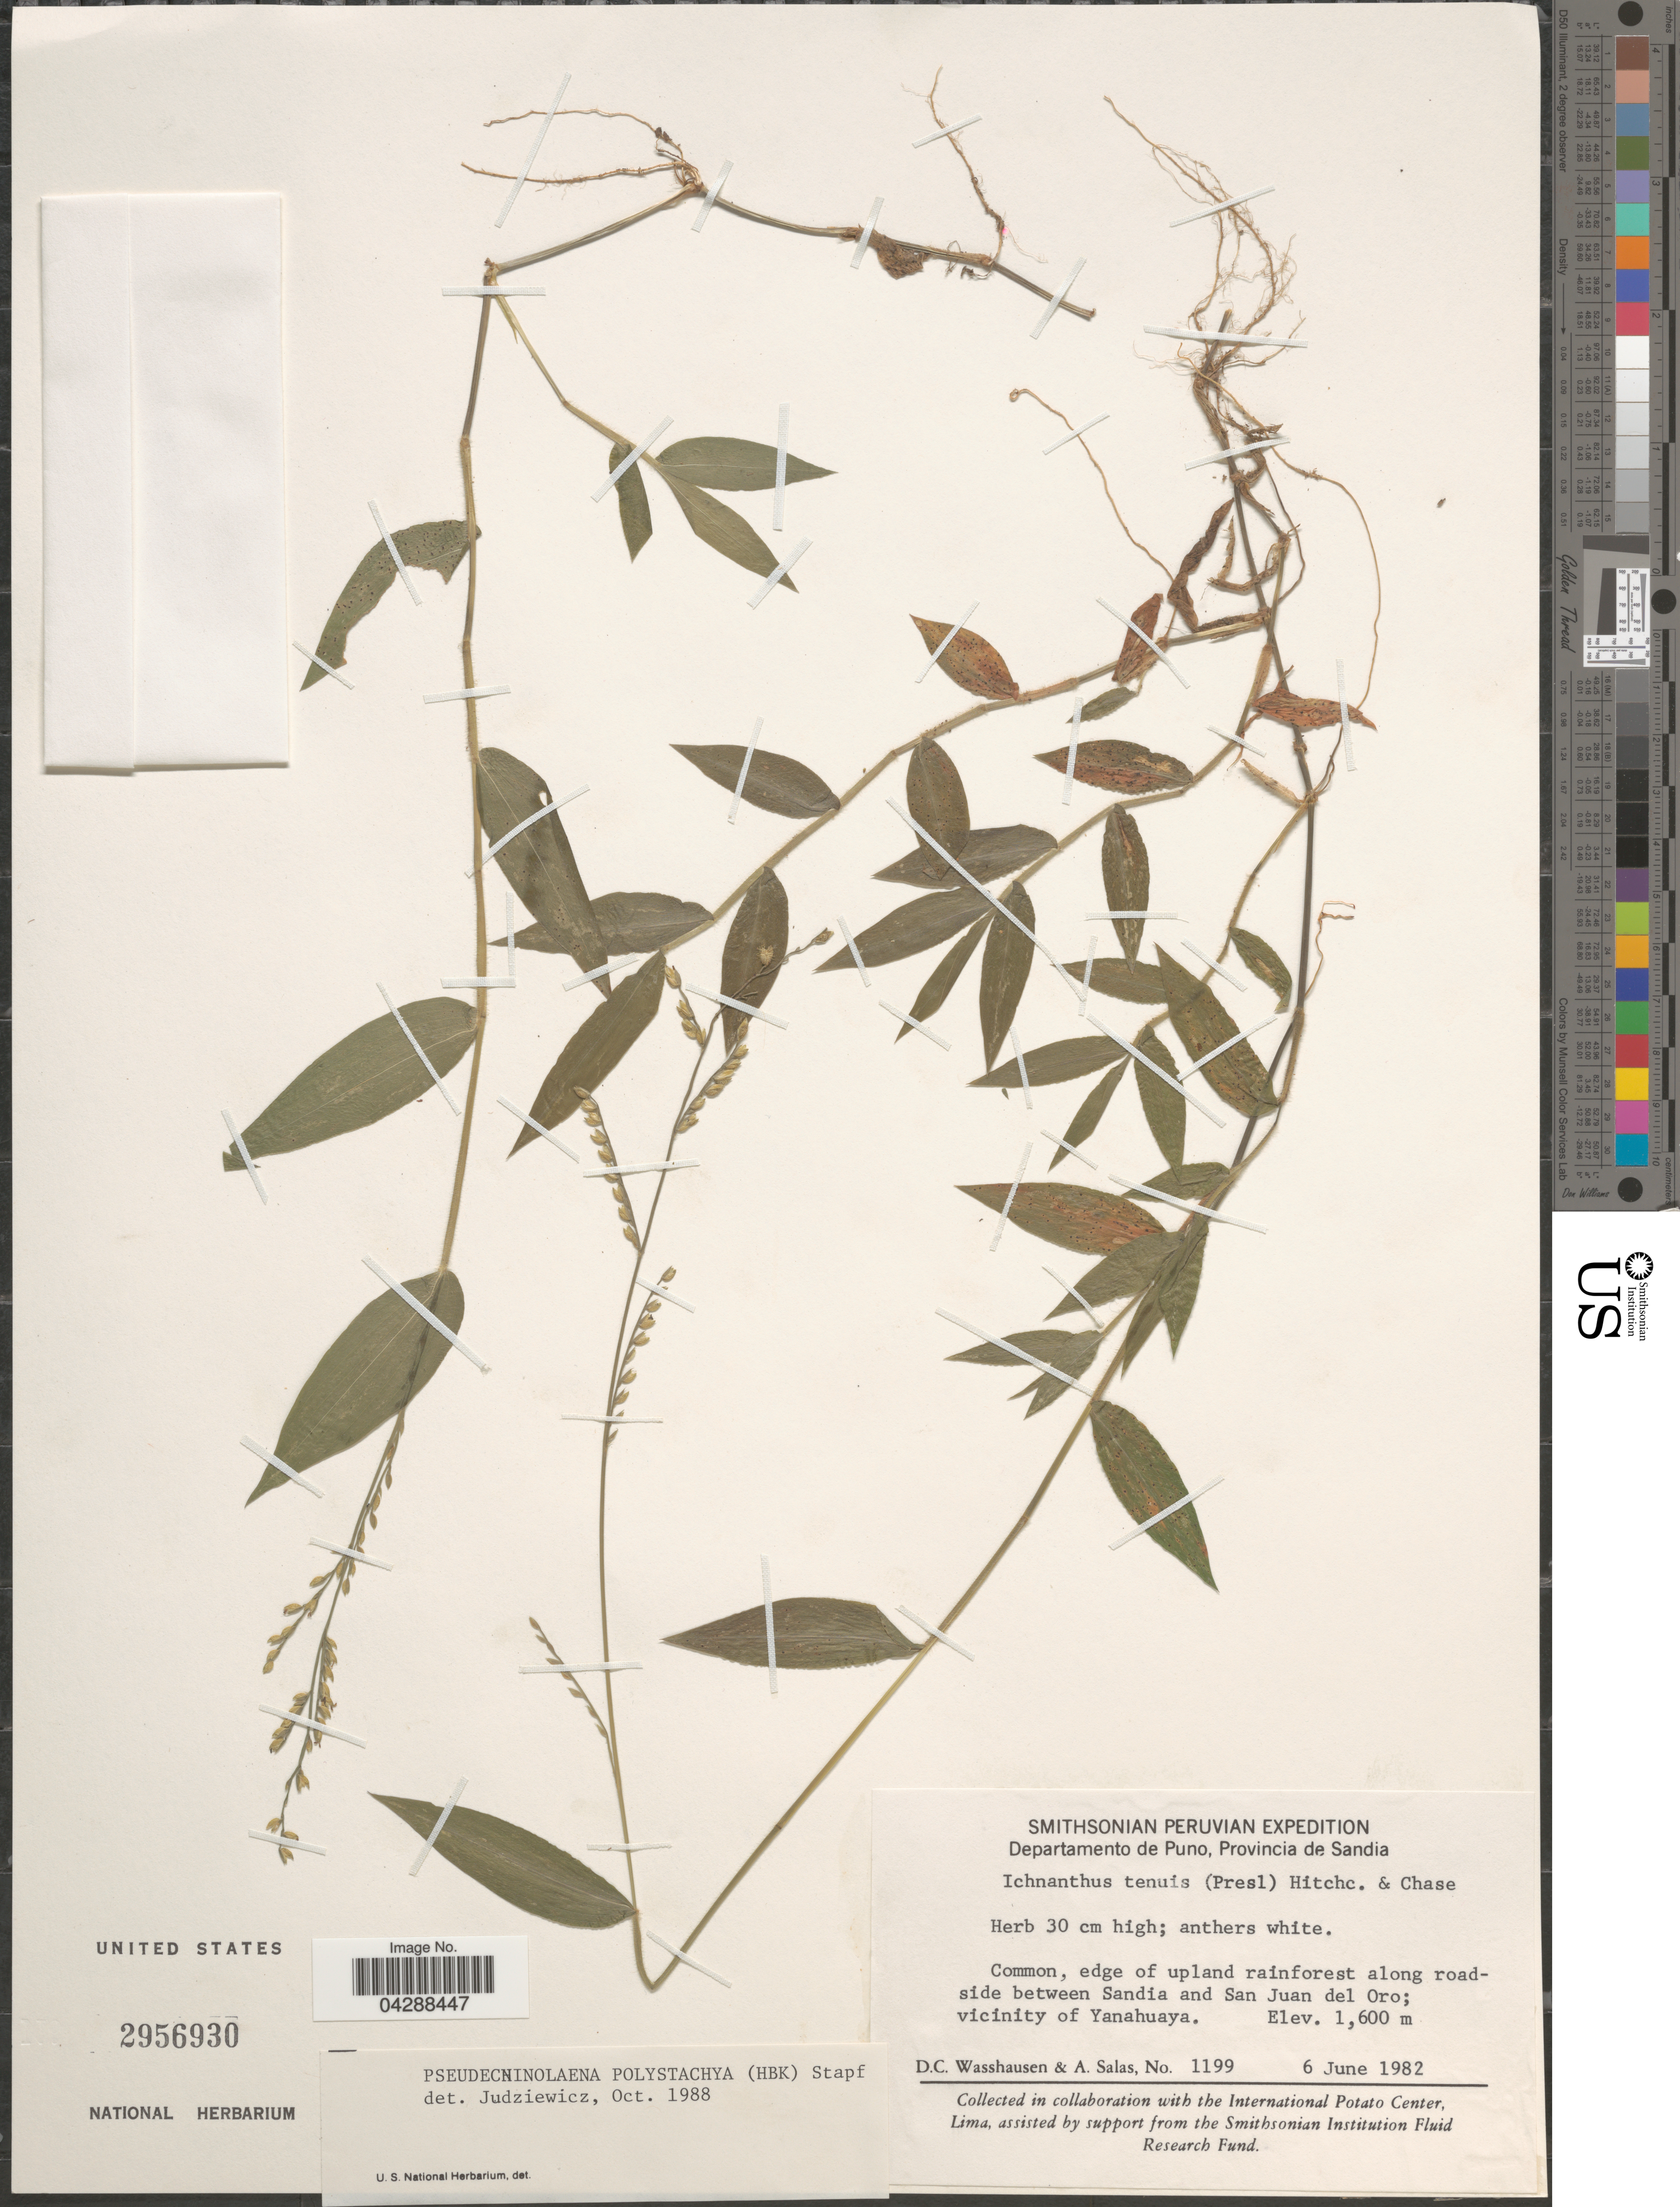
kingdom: Plantae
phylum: Tracheophyta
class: Liliopsida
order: Poales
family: Poaceae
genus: Pseudechinolaena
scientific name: Pseudechinolaena polystachya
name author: (Kunth) Stapf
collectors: D. C. Wasshausen & A. Salas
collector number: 1199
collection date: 1982-06-06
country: Peru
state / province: Puno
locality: Smithsonian Peruvian Expedition. Departamento de Puno, Provincia de Sandia. Common, edge of upland rainforest along roadside between Sandia and San Juan del Oro; vicinity of Yanahuaya.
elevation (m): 1600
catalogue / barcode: US 2956930